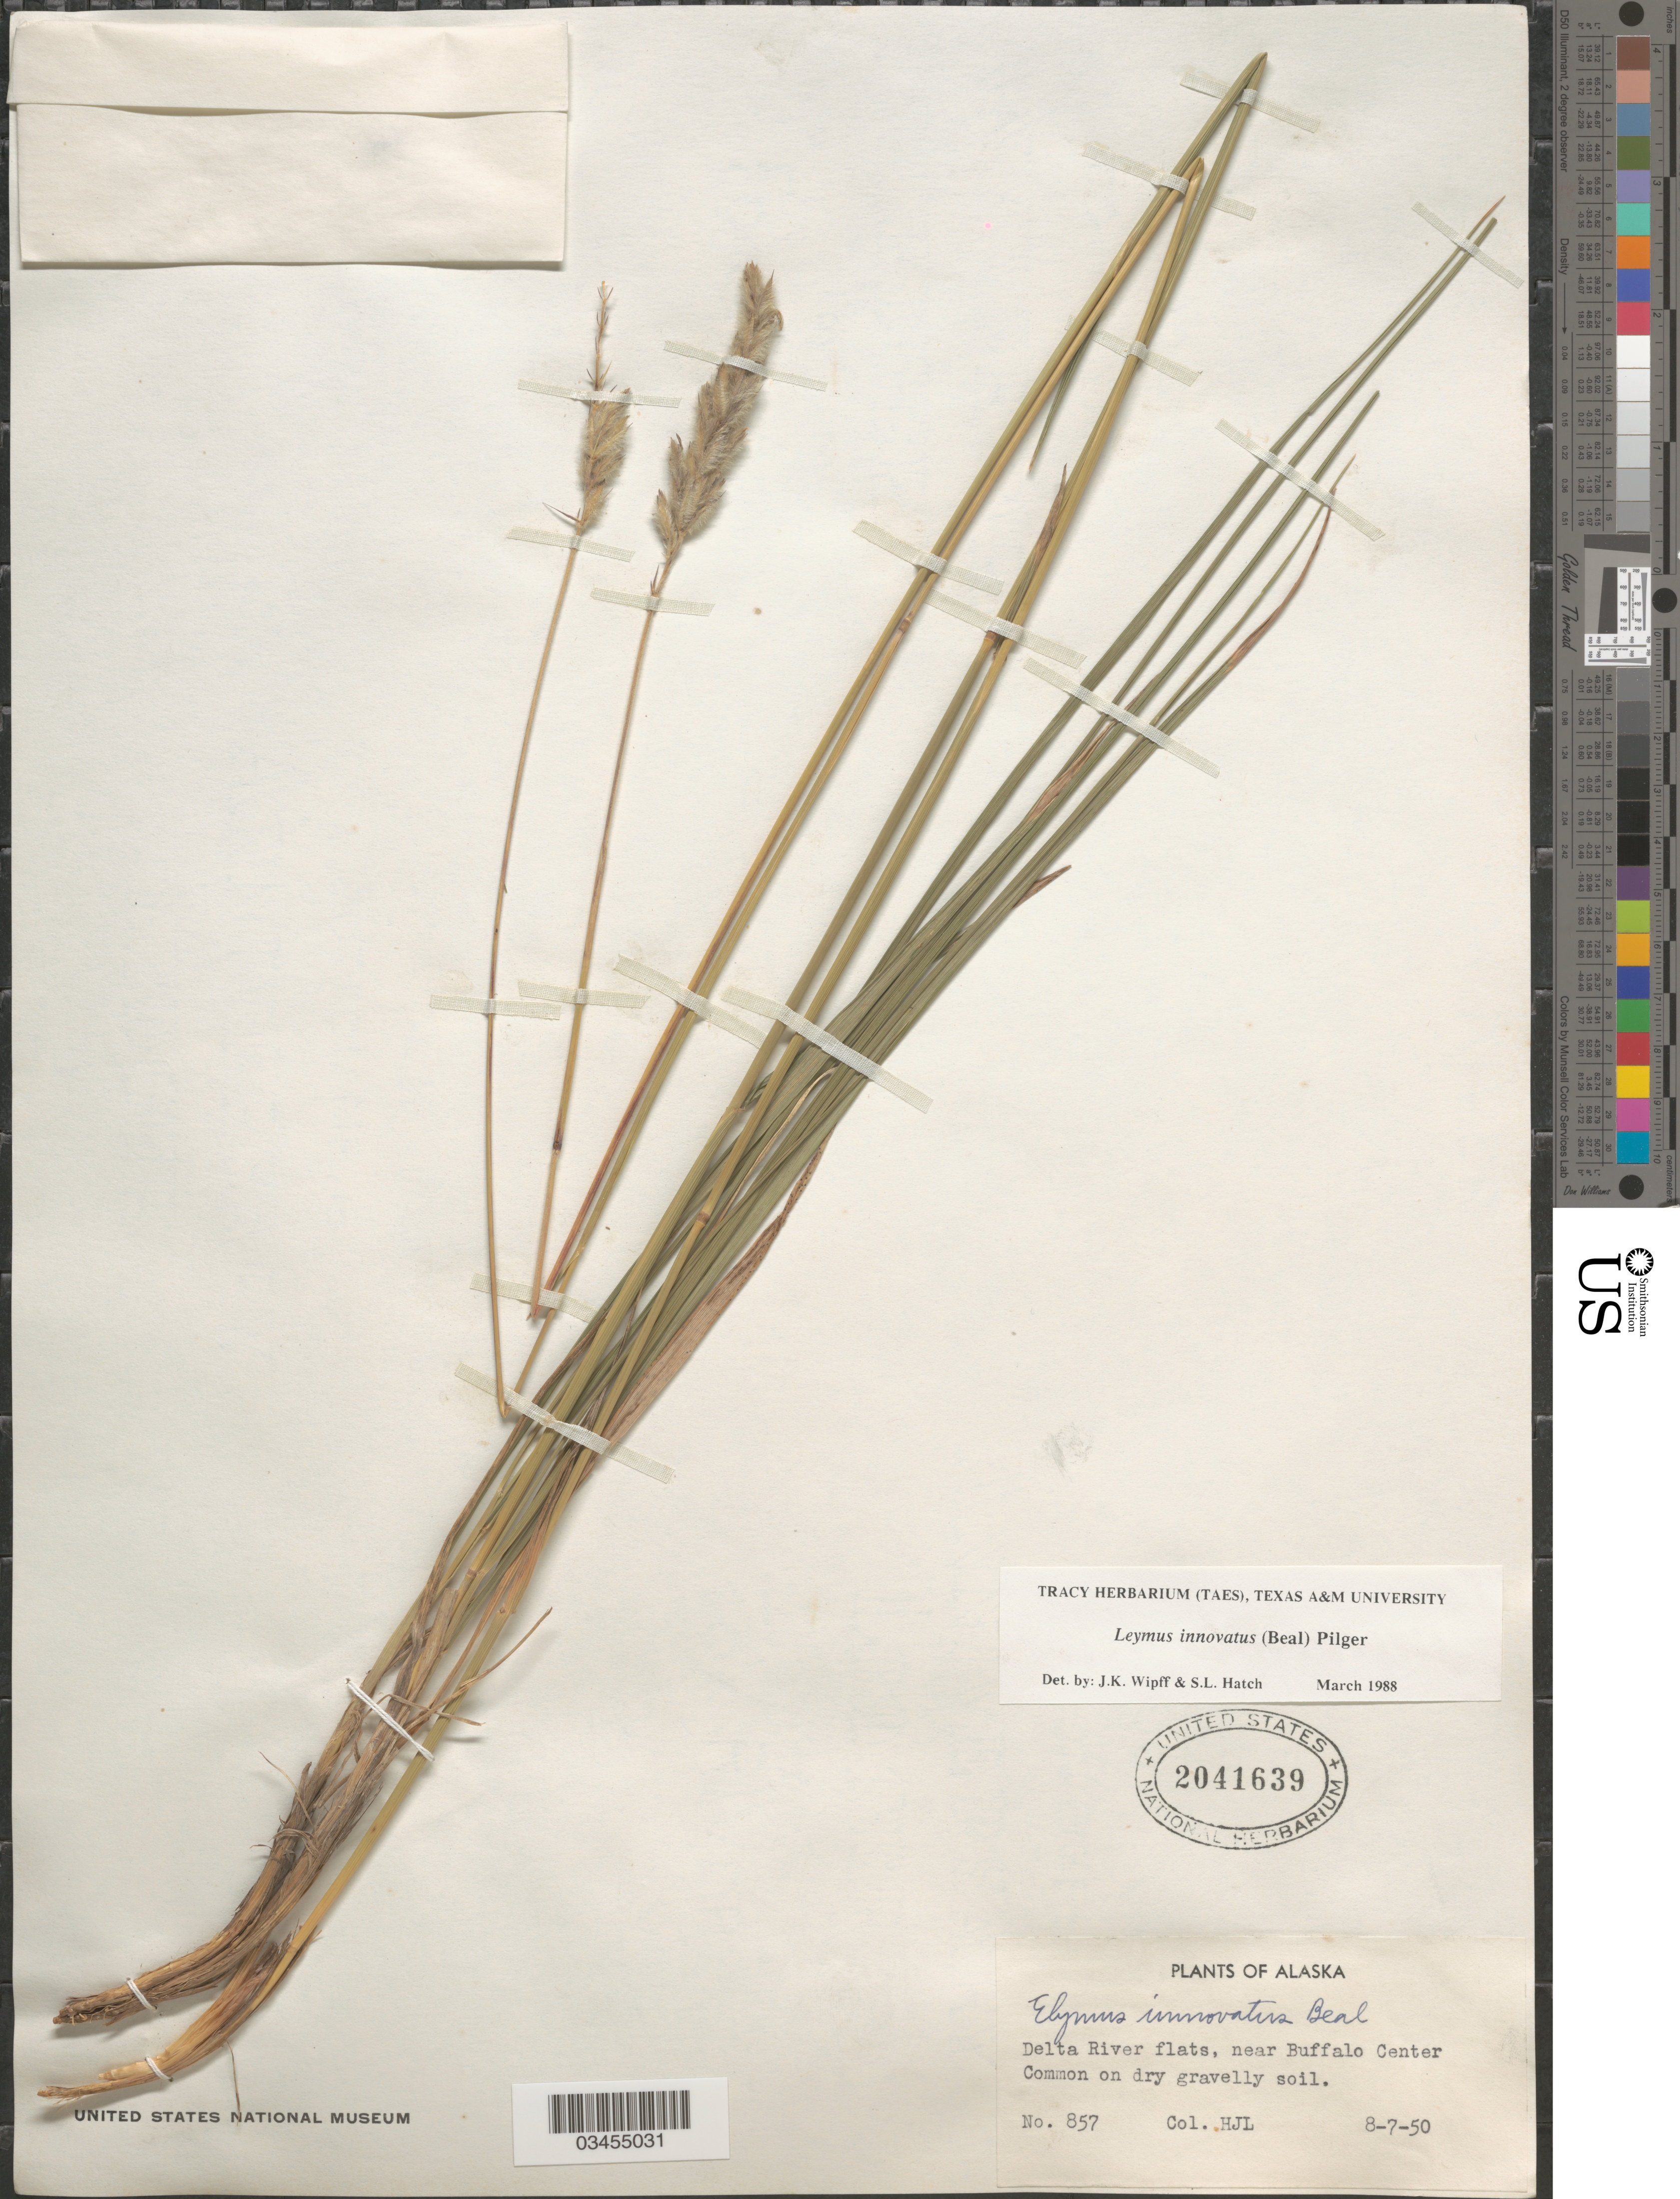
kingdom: Plantae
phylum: Tracheophyta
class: Liliopsida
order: Poales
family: Poaceae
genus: Leymus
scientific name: Leymus innovatus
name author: (W.J. Beal) Pilg.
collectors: H. J. L.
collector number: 857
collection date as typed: Transcribed d/m/y: 8/7/50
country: United States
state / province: Alaska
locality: Delta River flats, near Buffalo Center Common on dry gravelly soil.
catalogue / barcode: US 2041639